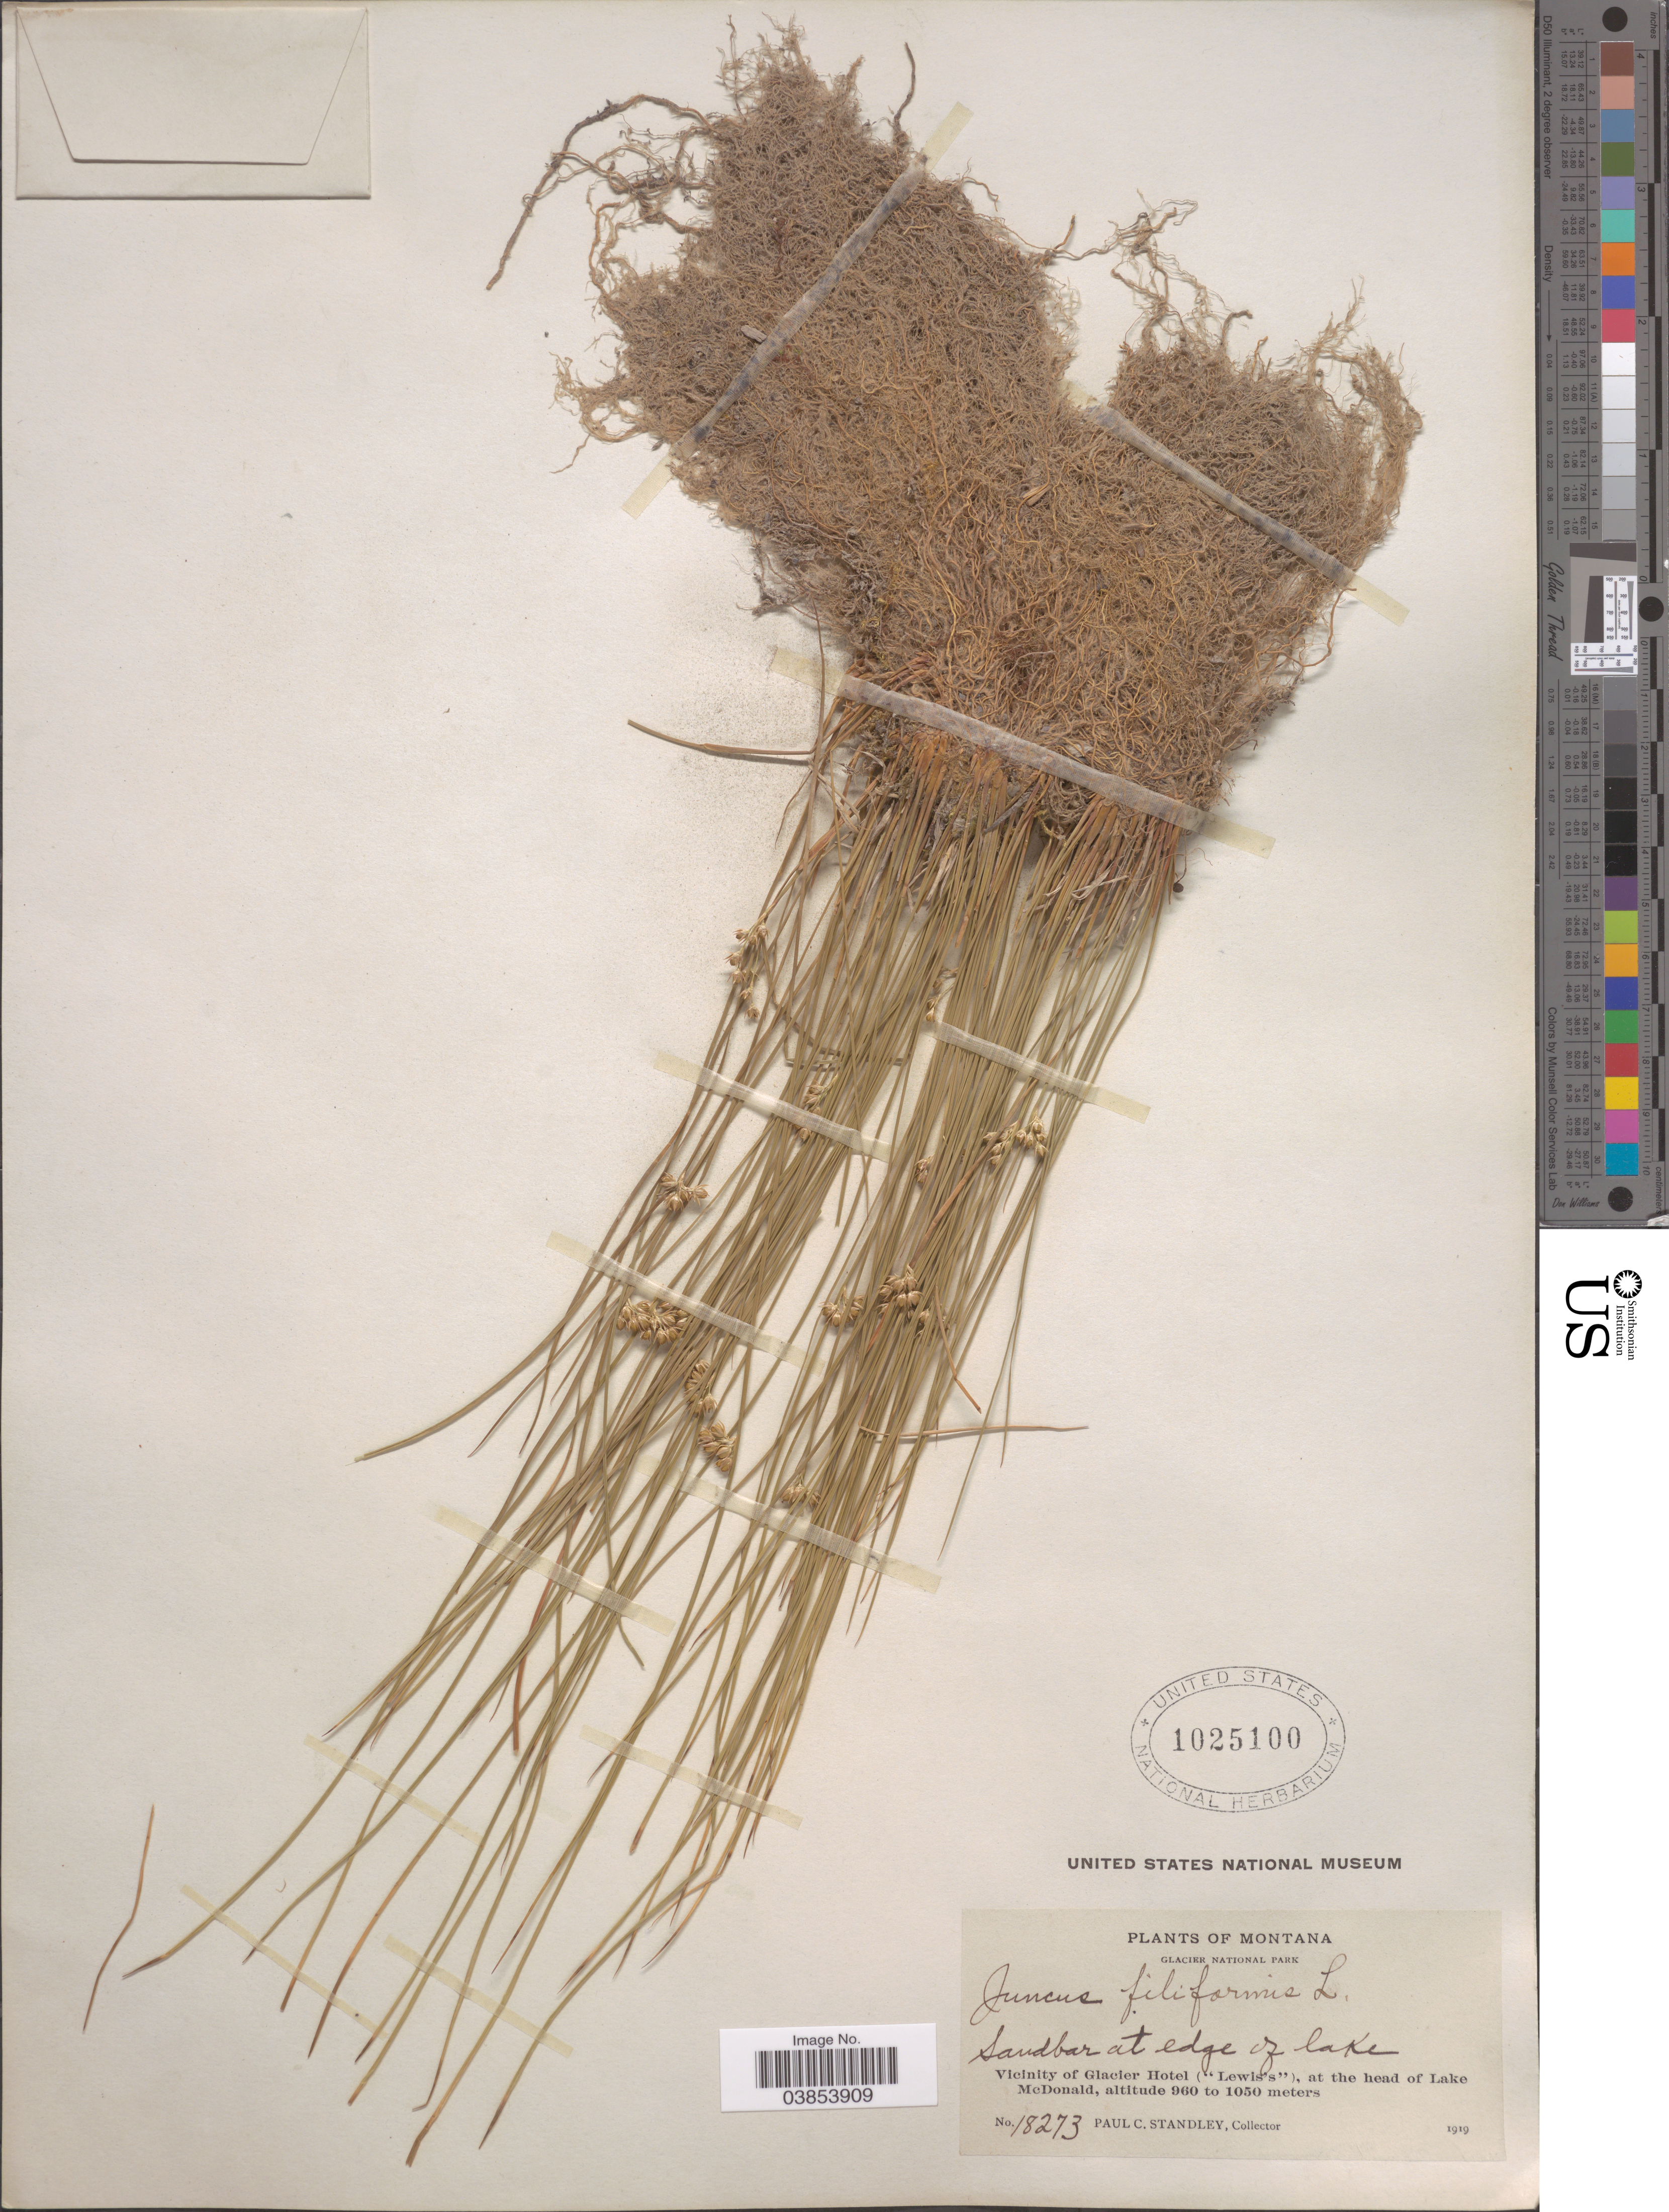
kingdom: Plantae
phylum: Tracheophyta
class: Liliopsida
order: Poales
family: Juncaceae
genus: Juncus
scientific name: Juncus filiformis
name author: L.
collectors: P. C. Standley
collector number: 18273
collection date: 1919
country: United States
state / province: Montana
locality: Glacier National Park. Sandbar at edge of lake. Vicinity of Glacier Hotel ('Lewis's'), at the head of Lake McDonald.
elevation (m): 960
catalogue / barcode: US 1025100